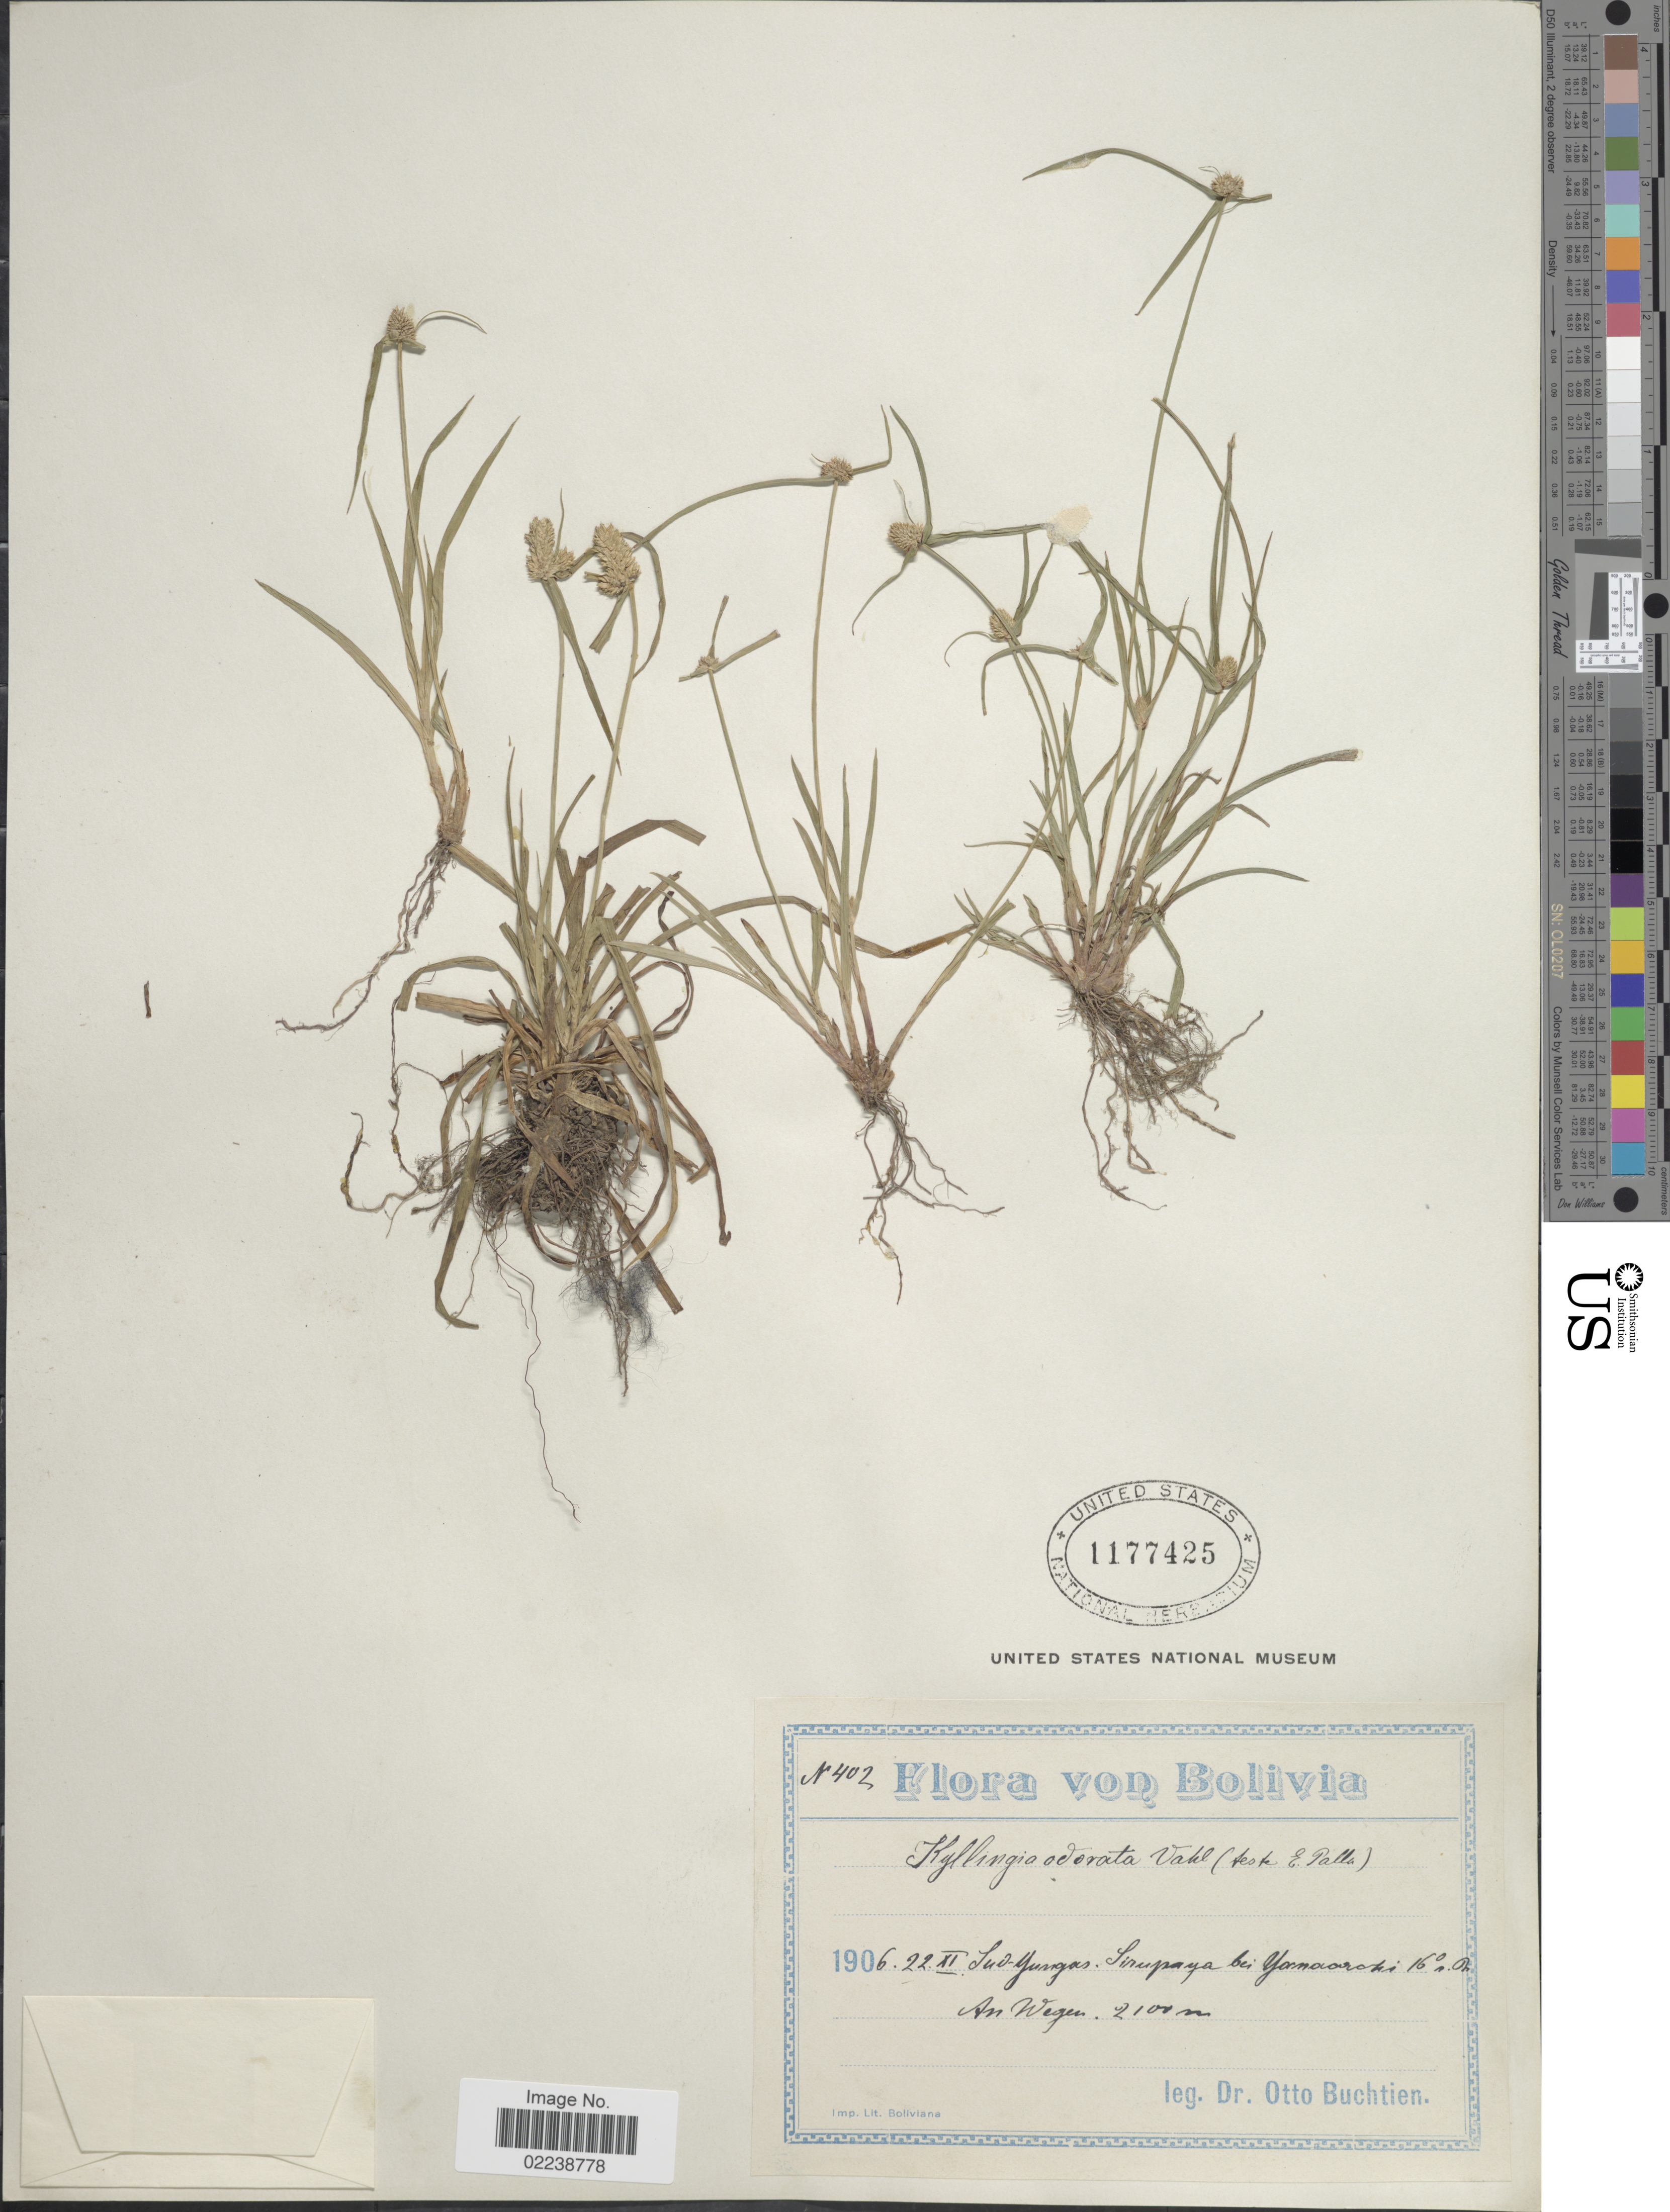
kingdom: Plantae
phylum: Tracheophyta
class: Liliopsida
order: Poales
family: Cyperaceae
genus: Cyperus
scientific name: Cyperus sesquiflorus subsp. sesquiflorus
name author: (Torr.) Mattf. & Kük.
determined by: Strong, Mark T., (BOT), Smithsonian Institution - National Museum of Natural History (UNITED STATES)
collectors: O. Buchtien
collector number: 402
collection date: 1906-11-22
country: Bolivia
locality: Sud-Yungas, Sirapaya bei Yanachachi 16 °s. Br.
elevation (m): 2100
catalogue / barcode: US 1177425